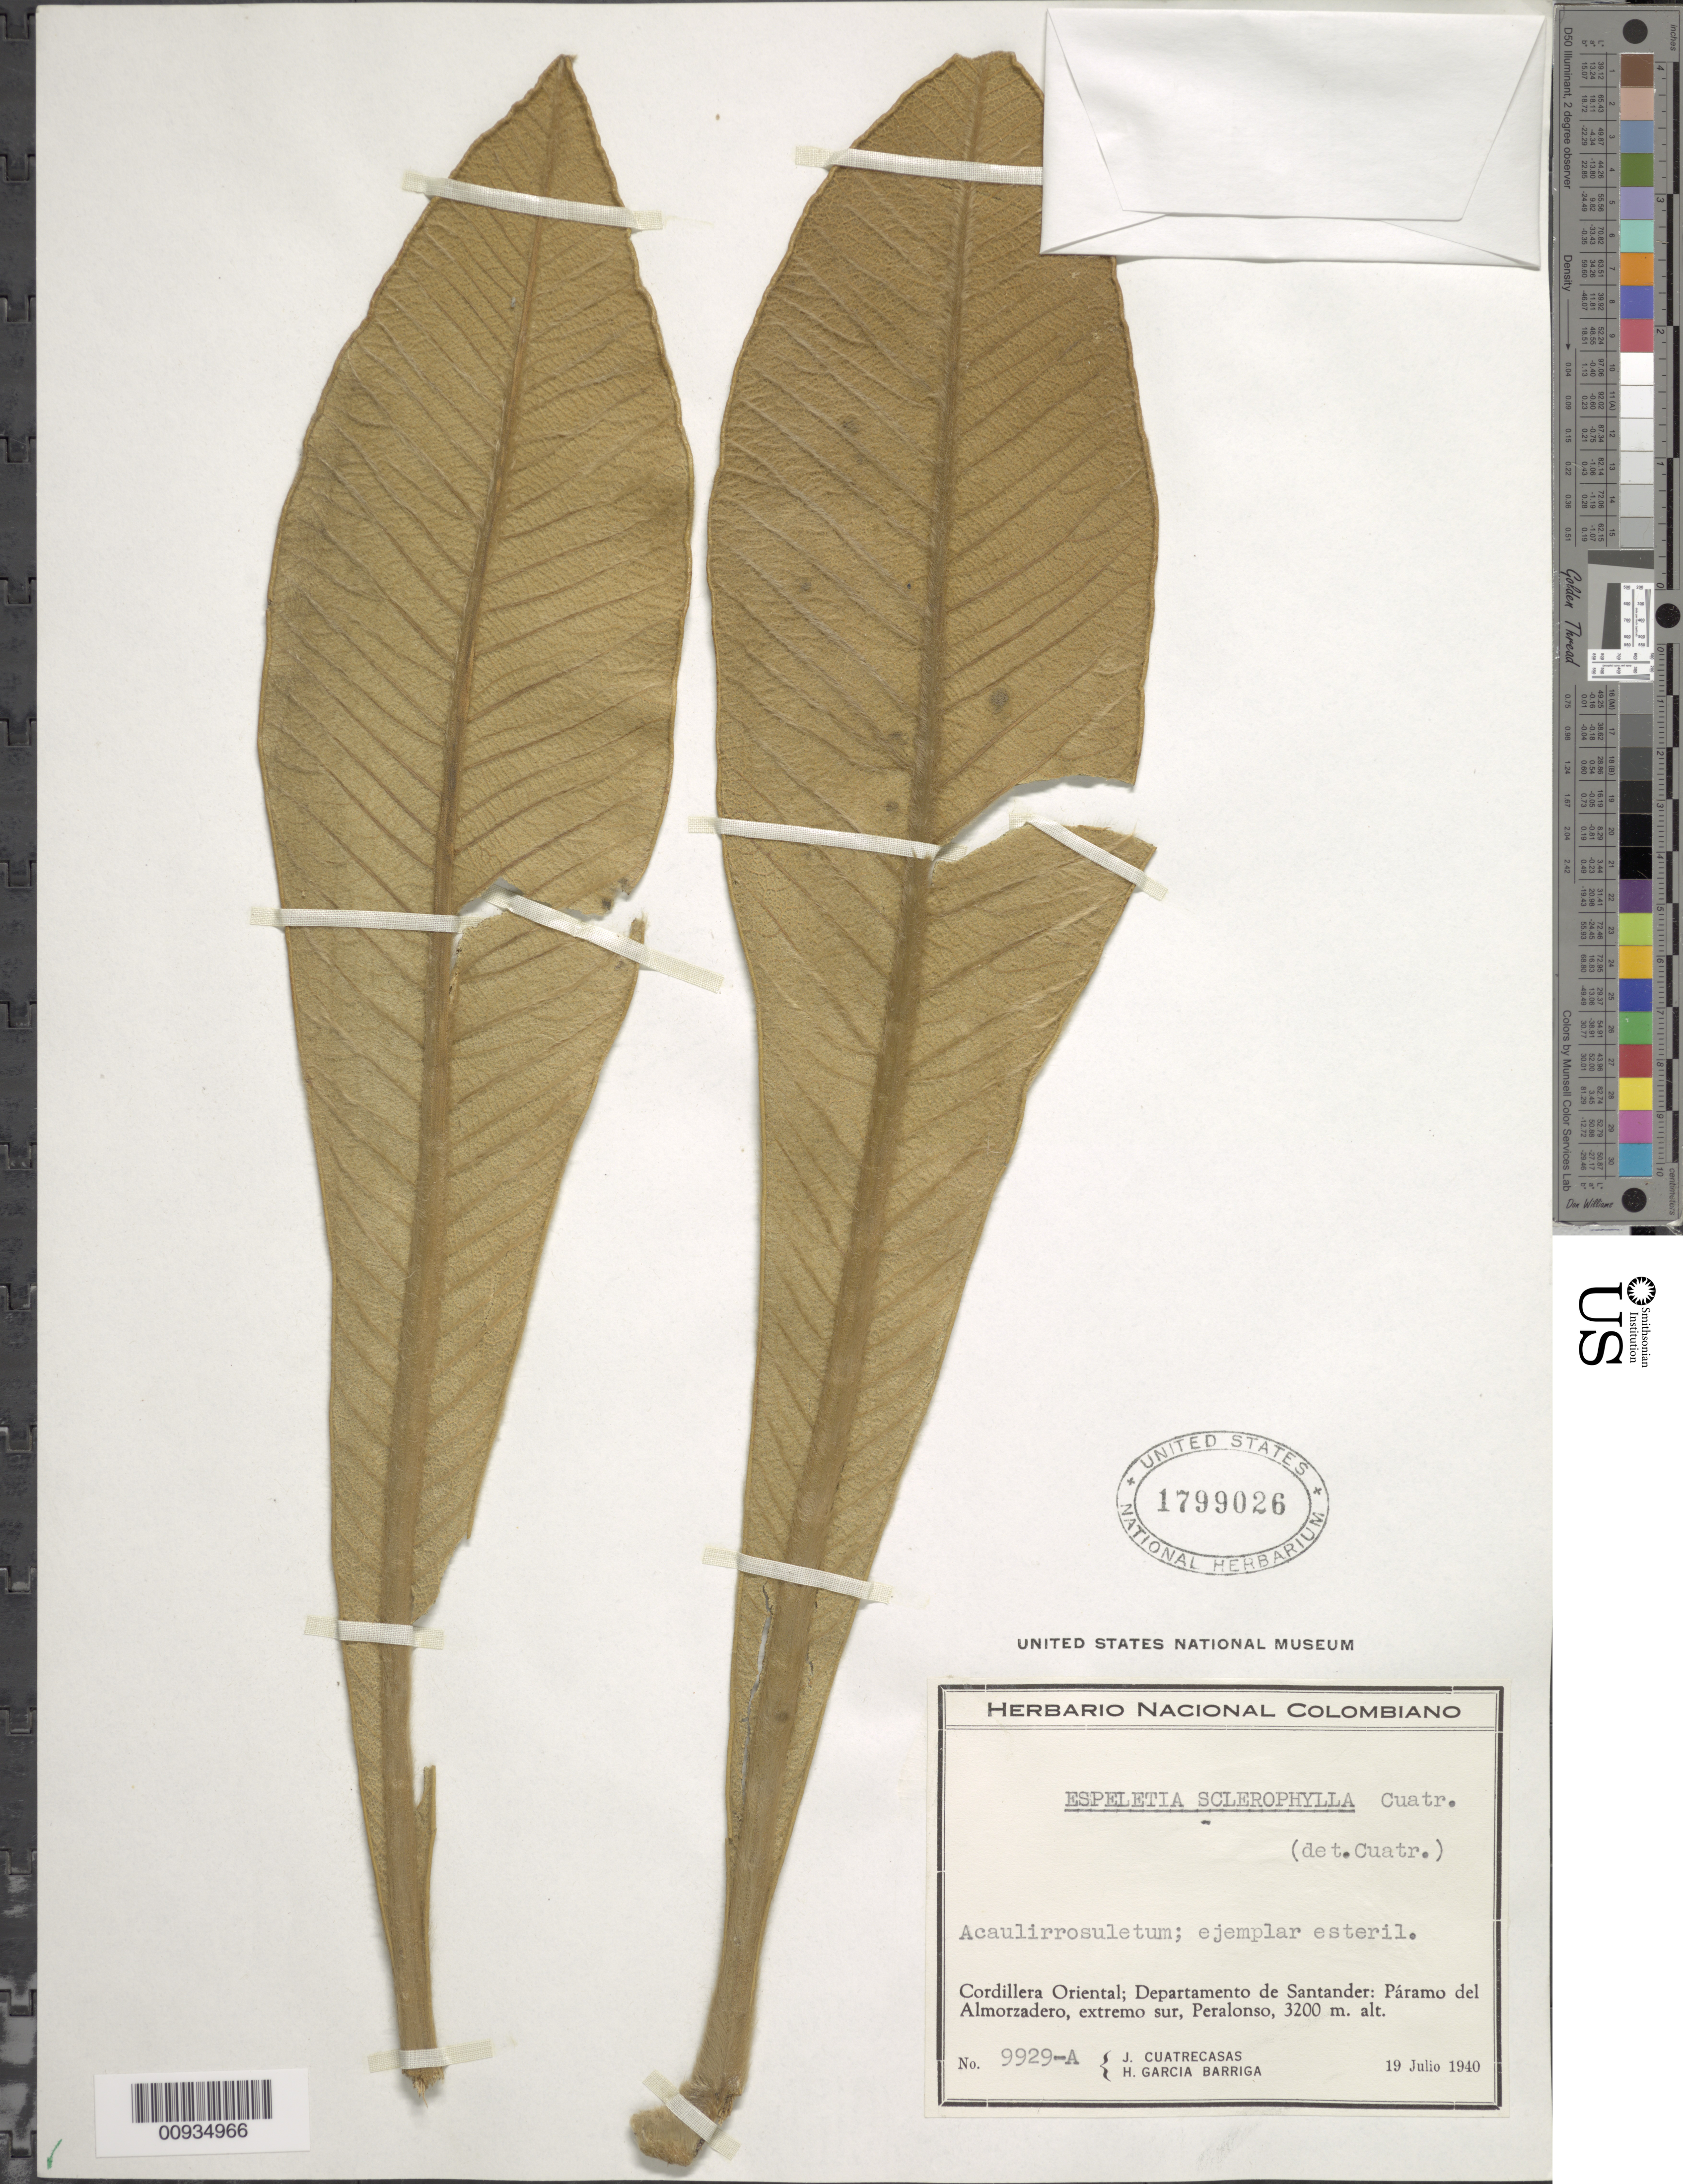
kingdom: Plantae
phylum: Tracheophyta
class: Magnoliopsida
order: Asterales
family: Asteraceae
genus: Espeletiopsis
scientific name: Espeletiopsis sclerophylla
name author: (Cuatrec.) Cuatrec.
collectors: J. Cuatrecasas & H. García Barriga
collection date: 1940-07-19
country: Colombia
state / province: Santander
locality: Páramo del Almorzadero. Extremo sur, Peralonso.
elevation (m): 3200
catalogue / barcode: US 1799026